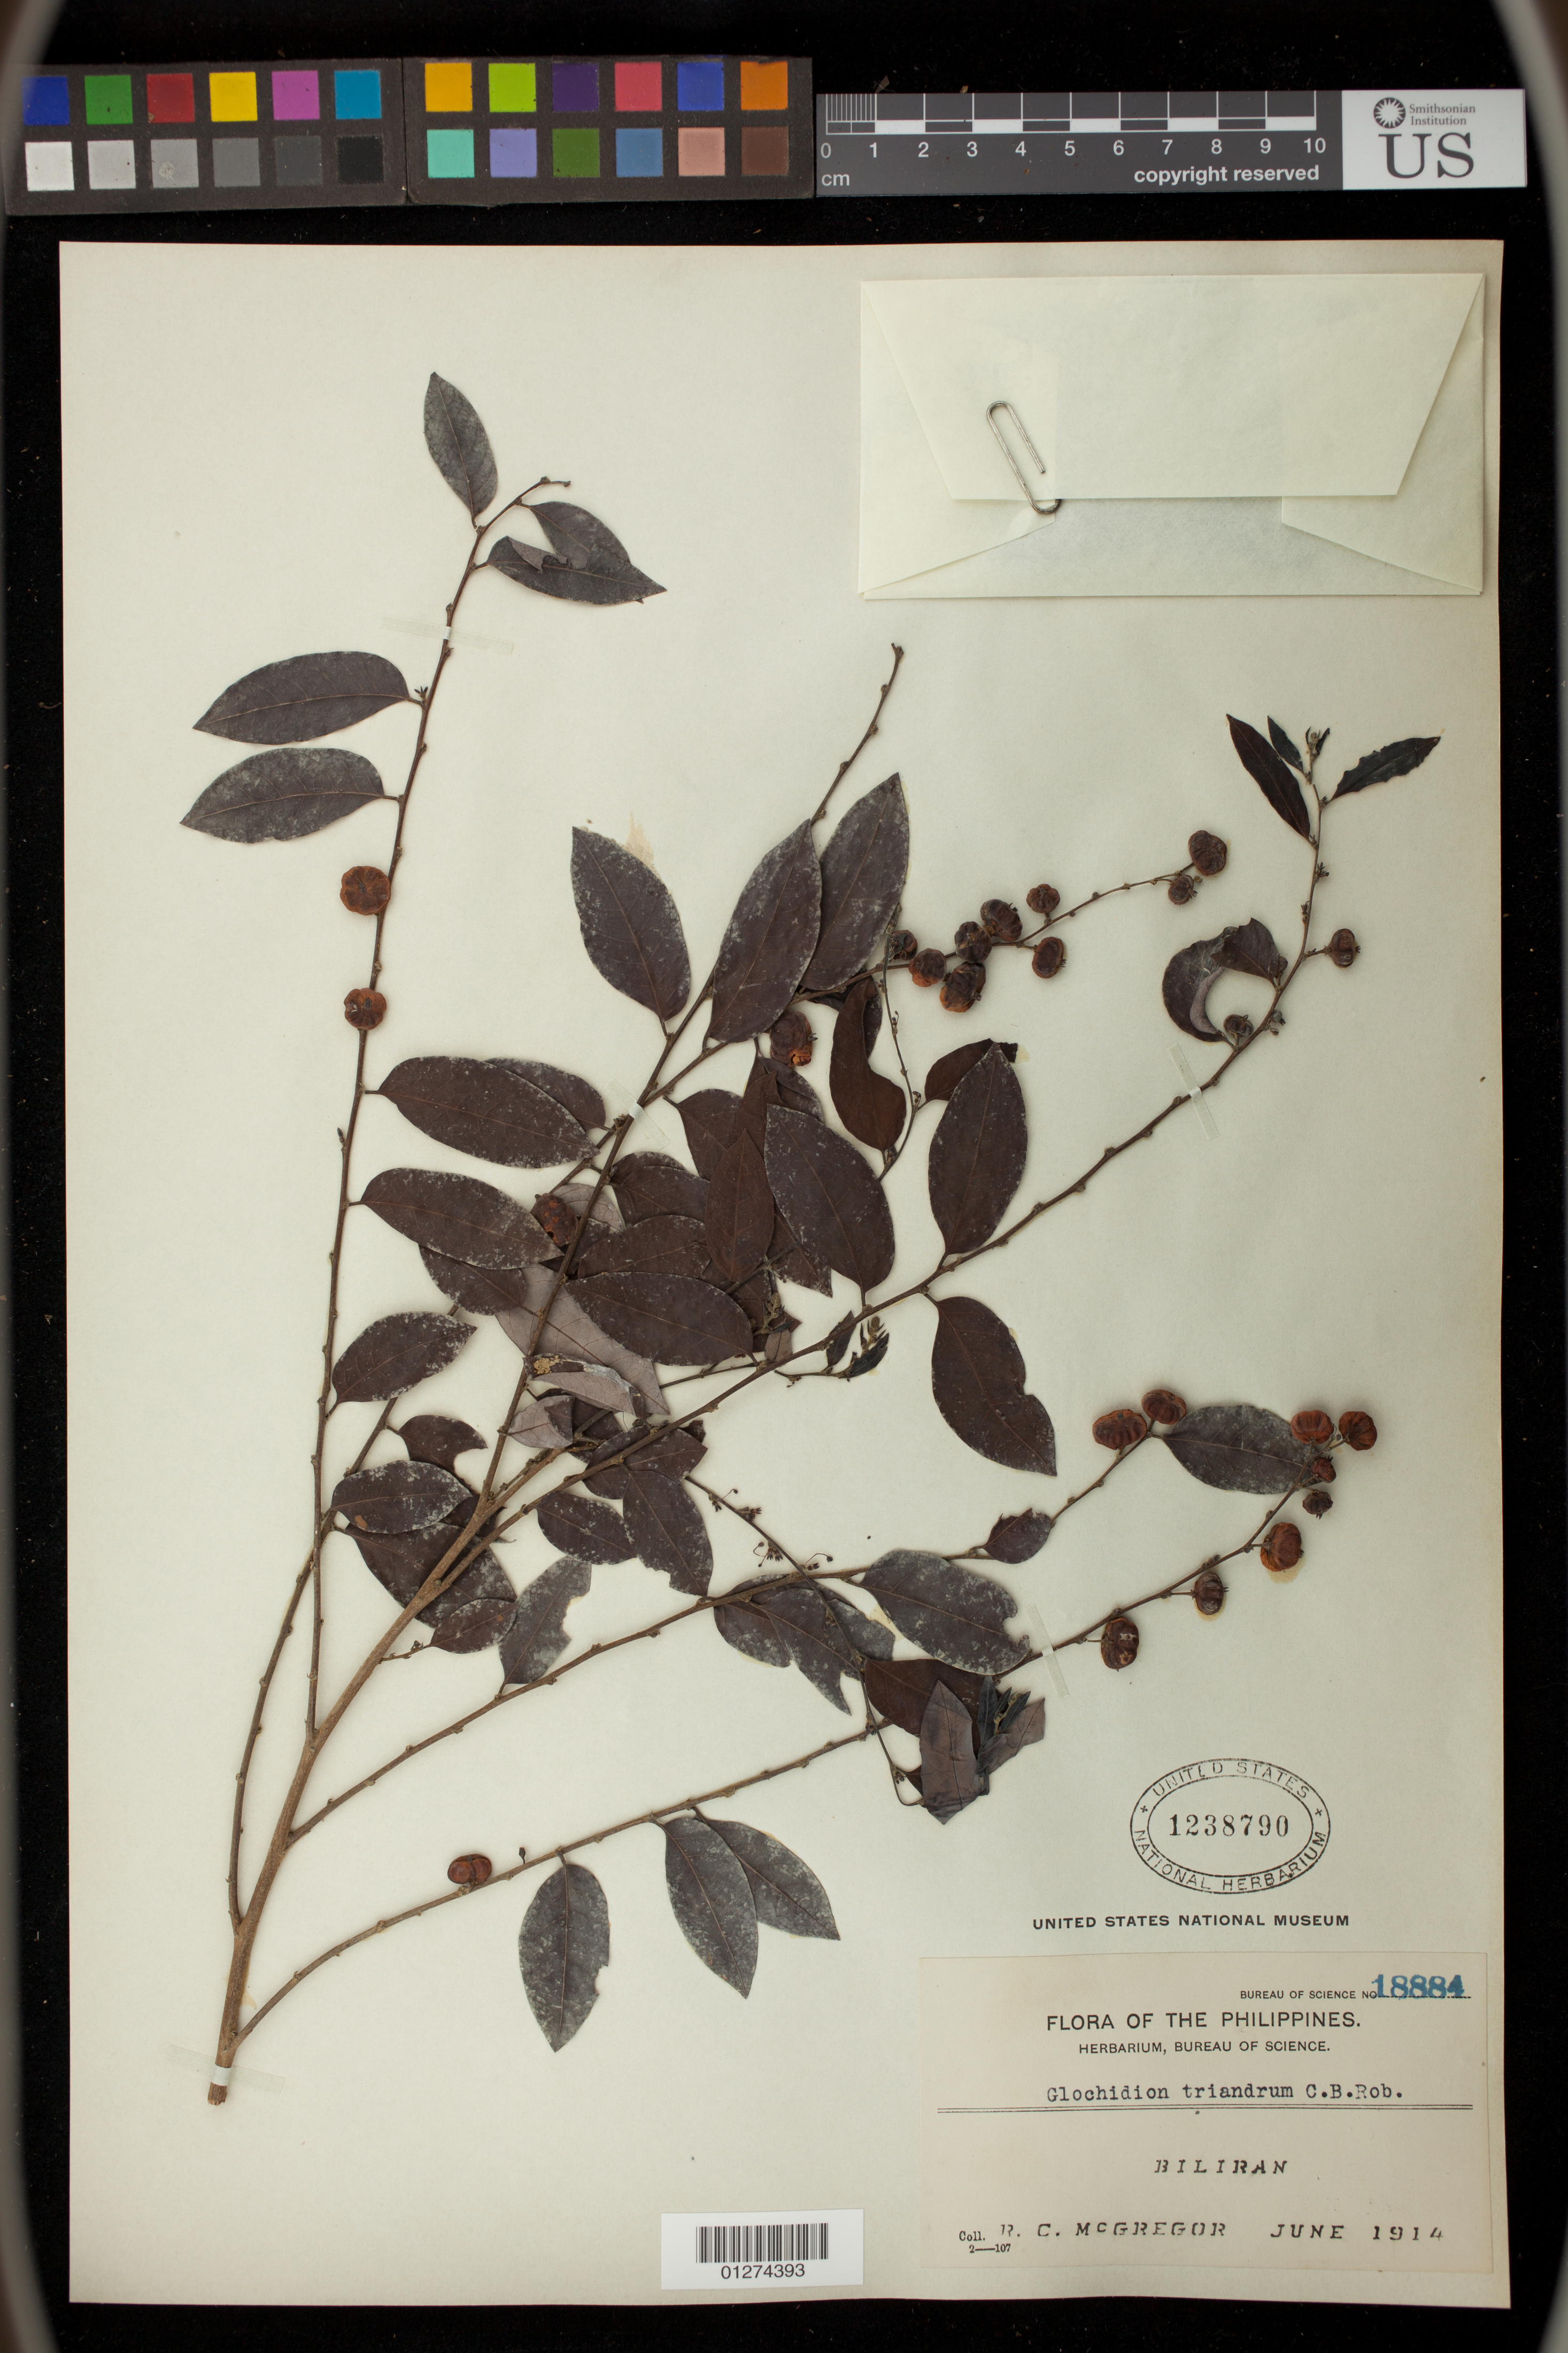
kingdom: Plantae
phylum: Tracheophyta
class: Magnoliopsida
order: Malpighiales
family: Phyllanthaceae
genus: Glochidion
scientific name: Glochidion triandrum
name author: (Blanco) C.B. Rob.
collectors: R. C. McGregor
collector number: Bur. Sci. 18884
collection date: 1914-06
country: Philippines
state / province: Eastern Visayas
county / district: Biliran Province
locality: Biliran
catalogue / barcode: US 1238790